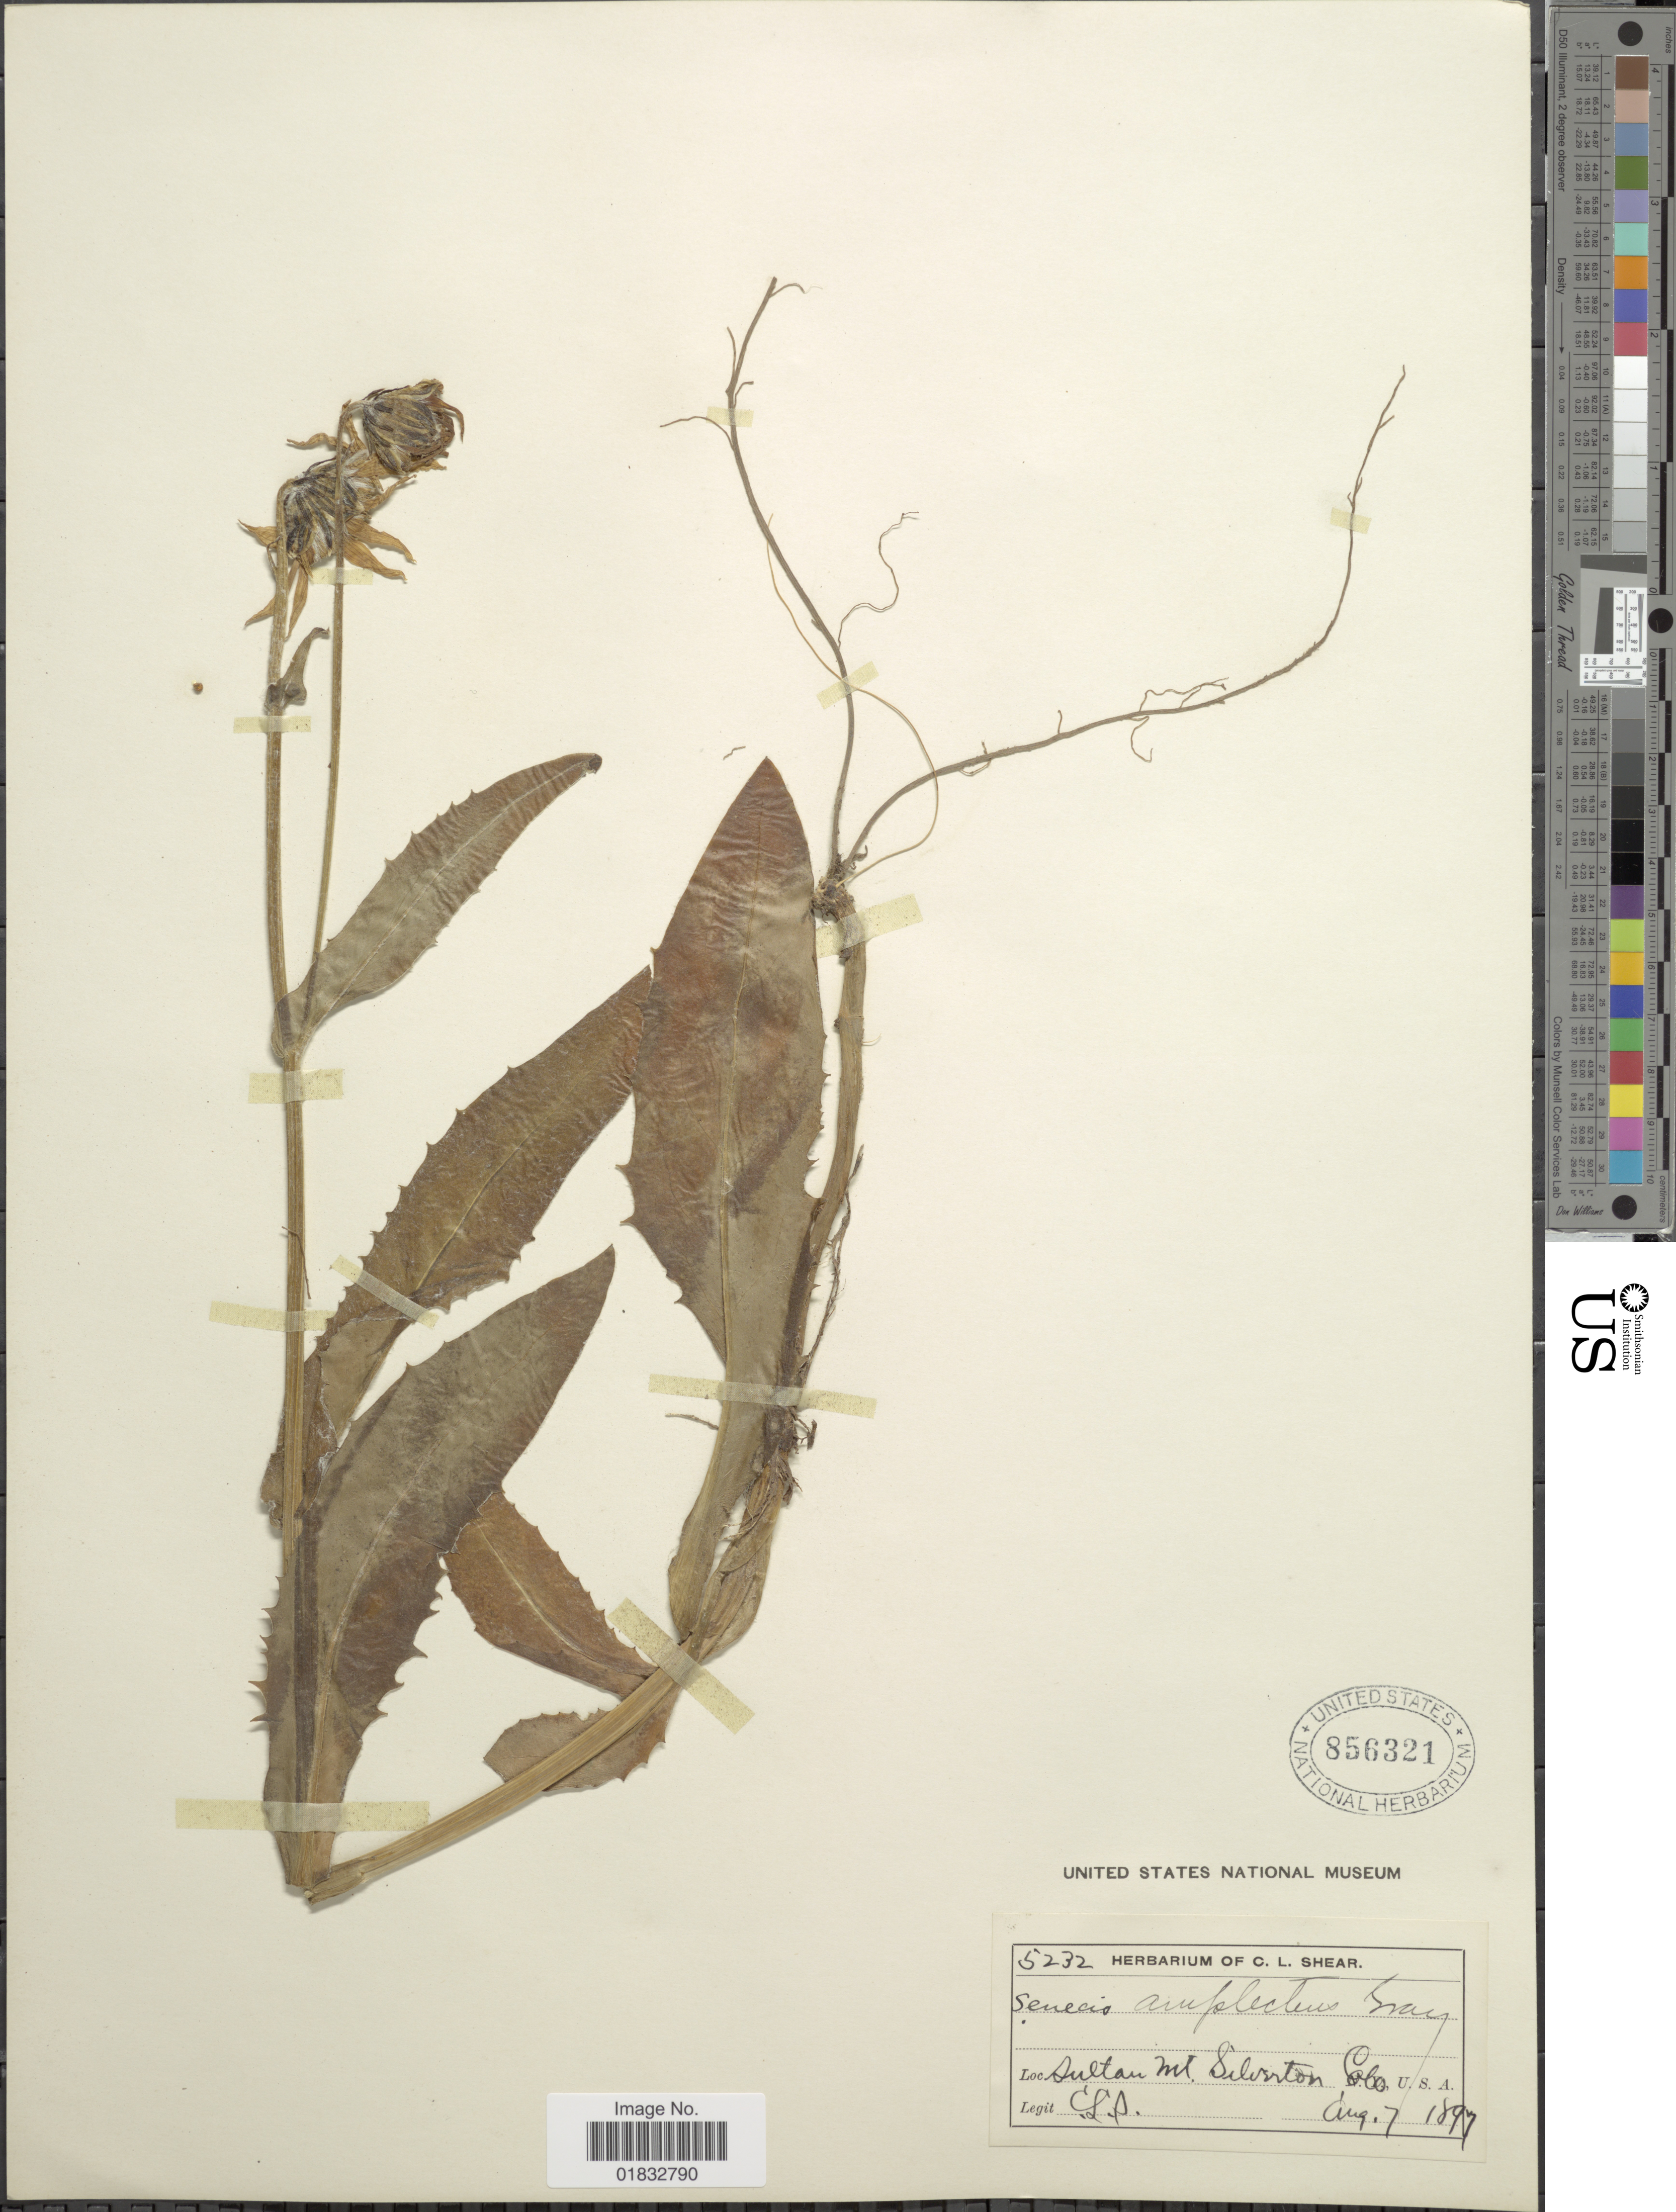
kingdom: Plantae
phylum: Tracheophyta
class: Magnoliopsida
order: Asterales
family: Asteraceae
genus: Senecio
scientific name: Senecio amplectens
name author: A. Gray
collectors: C. L. Shear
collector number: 5232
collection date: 1897-08-07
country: United States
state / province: Colorado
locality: Sultan Mt Silverton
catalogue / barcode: US 856321